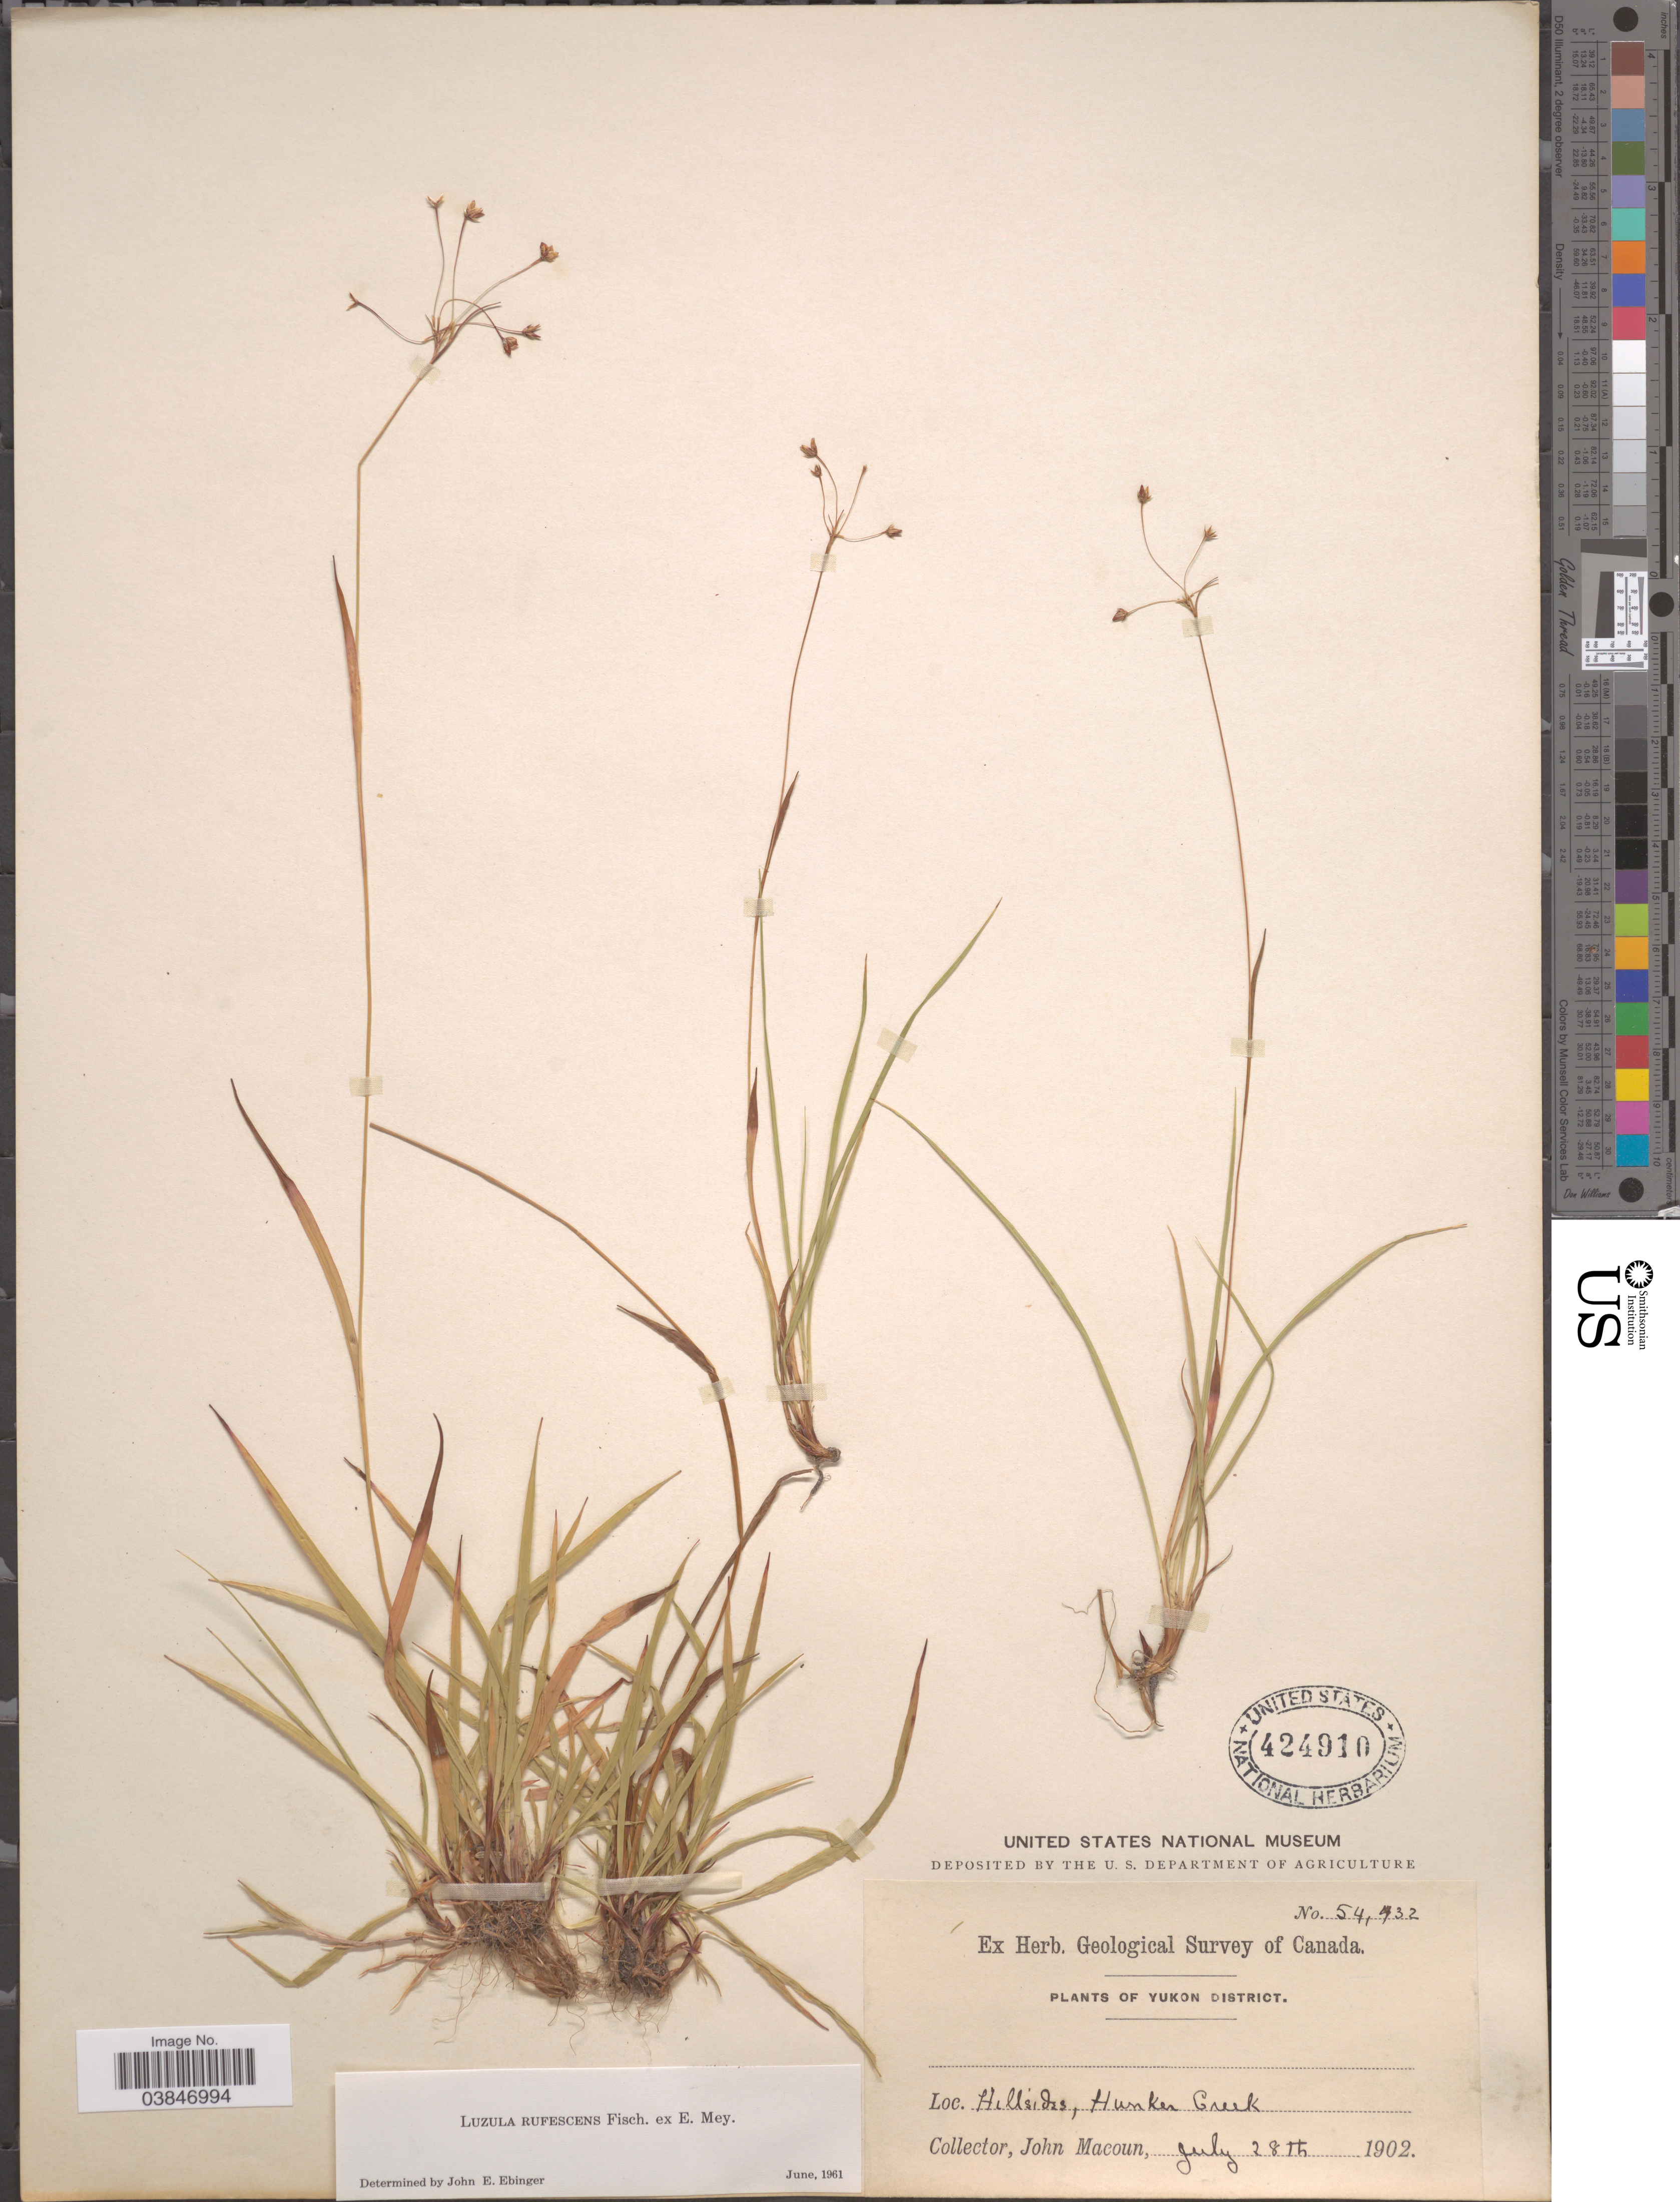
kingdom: Plantae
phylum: Tracheophyta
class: Liliopsida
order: Poales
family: Juncaceae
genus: Luzula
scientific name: Luzula rufescens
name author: Fisch. ex E. Mey.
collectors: J. Macoun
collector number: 54432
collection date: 1902-07-28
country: Canada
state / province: Yukon Territory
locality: Yukon District. Hillsides, Hunker Creek.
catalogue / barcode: US 424910